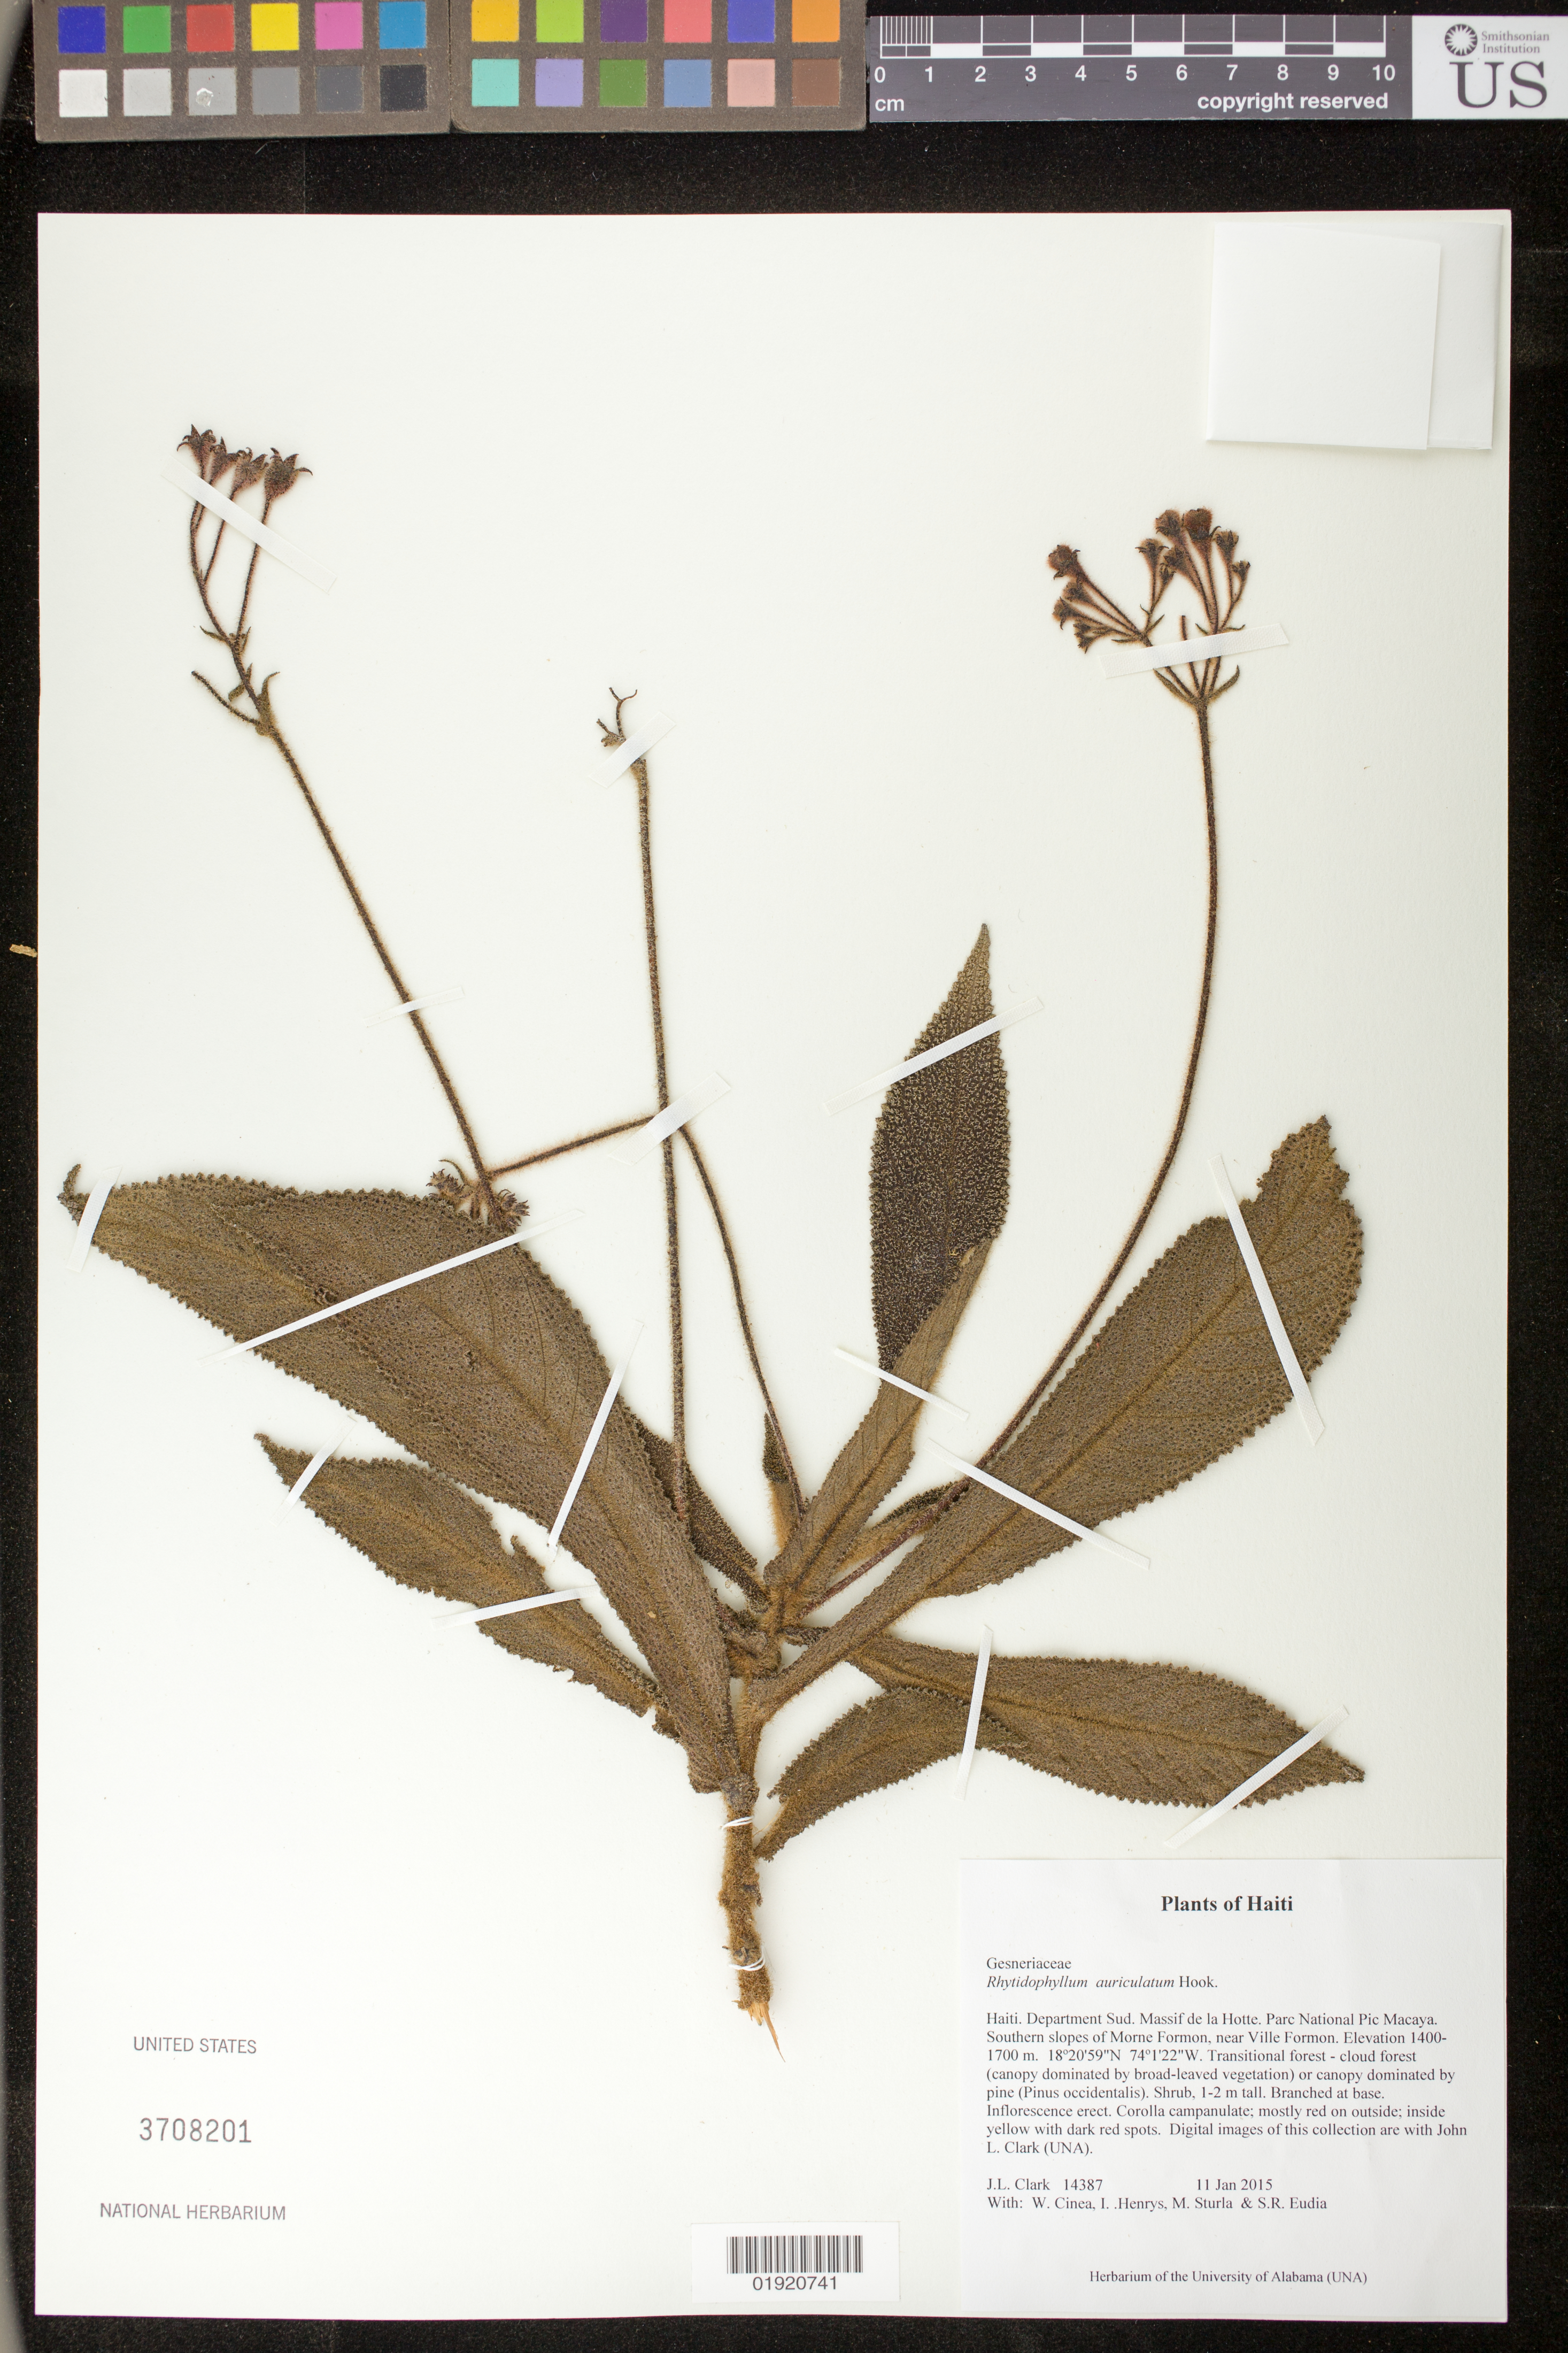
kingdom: Plantae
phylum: Tracheophyta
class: Magnoliopsida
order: Lamiales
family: Gesneriaceae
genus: Rhytidophyllum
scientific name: Rhytidophyllum auriculatum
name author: Hook.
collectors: J. L. Clark, W. Cinea, I. Henrys, M. Sturla & S. Eudia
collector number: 14387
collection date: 2015-01-11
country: Haiti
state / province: Sud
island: Hispaniola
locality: Haiti. Department Sud. Massif de la Hotte. Parc National Pic Macaya. Southern slopes of Morne Formon, near Ville Formon.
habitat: Transitional forest- cloud forest (canopy dominated by broad-leaved vegetation) or canopy dominated by pine (Pinus occidentalis).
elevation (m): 1400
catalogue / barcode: US 3708201